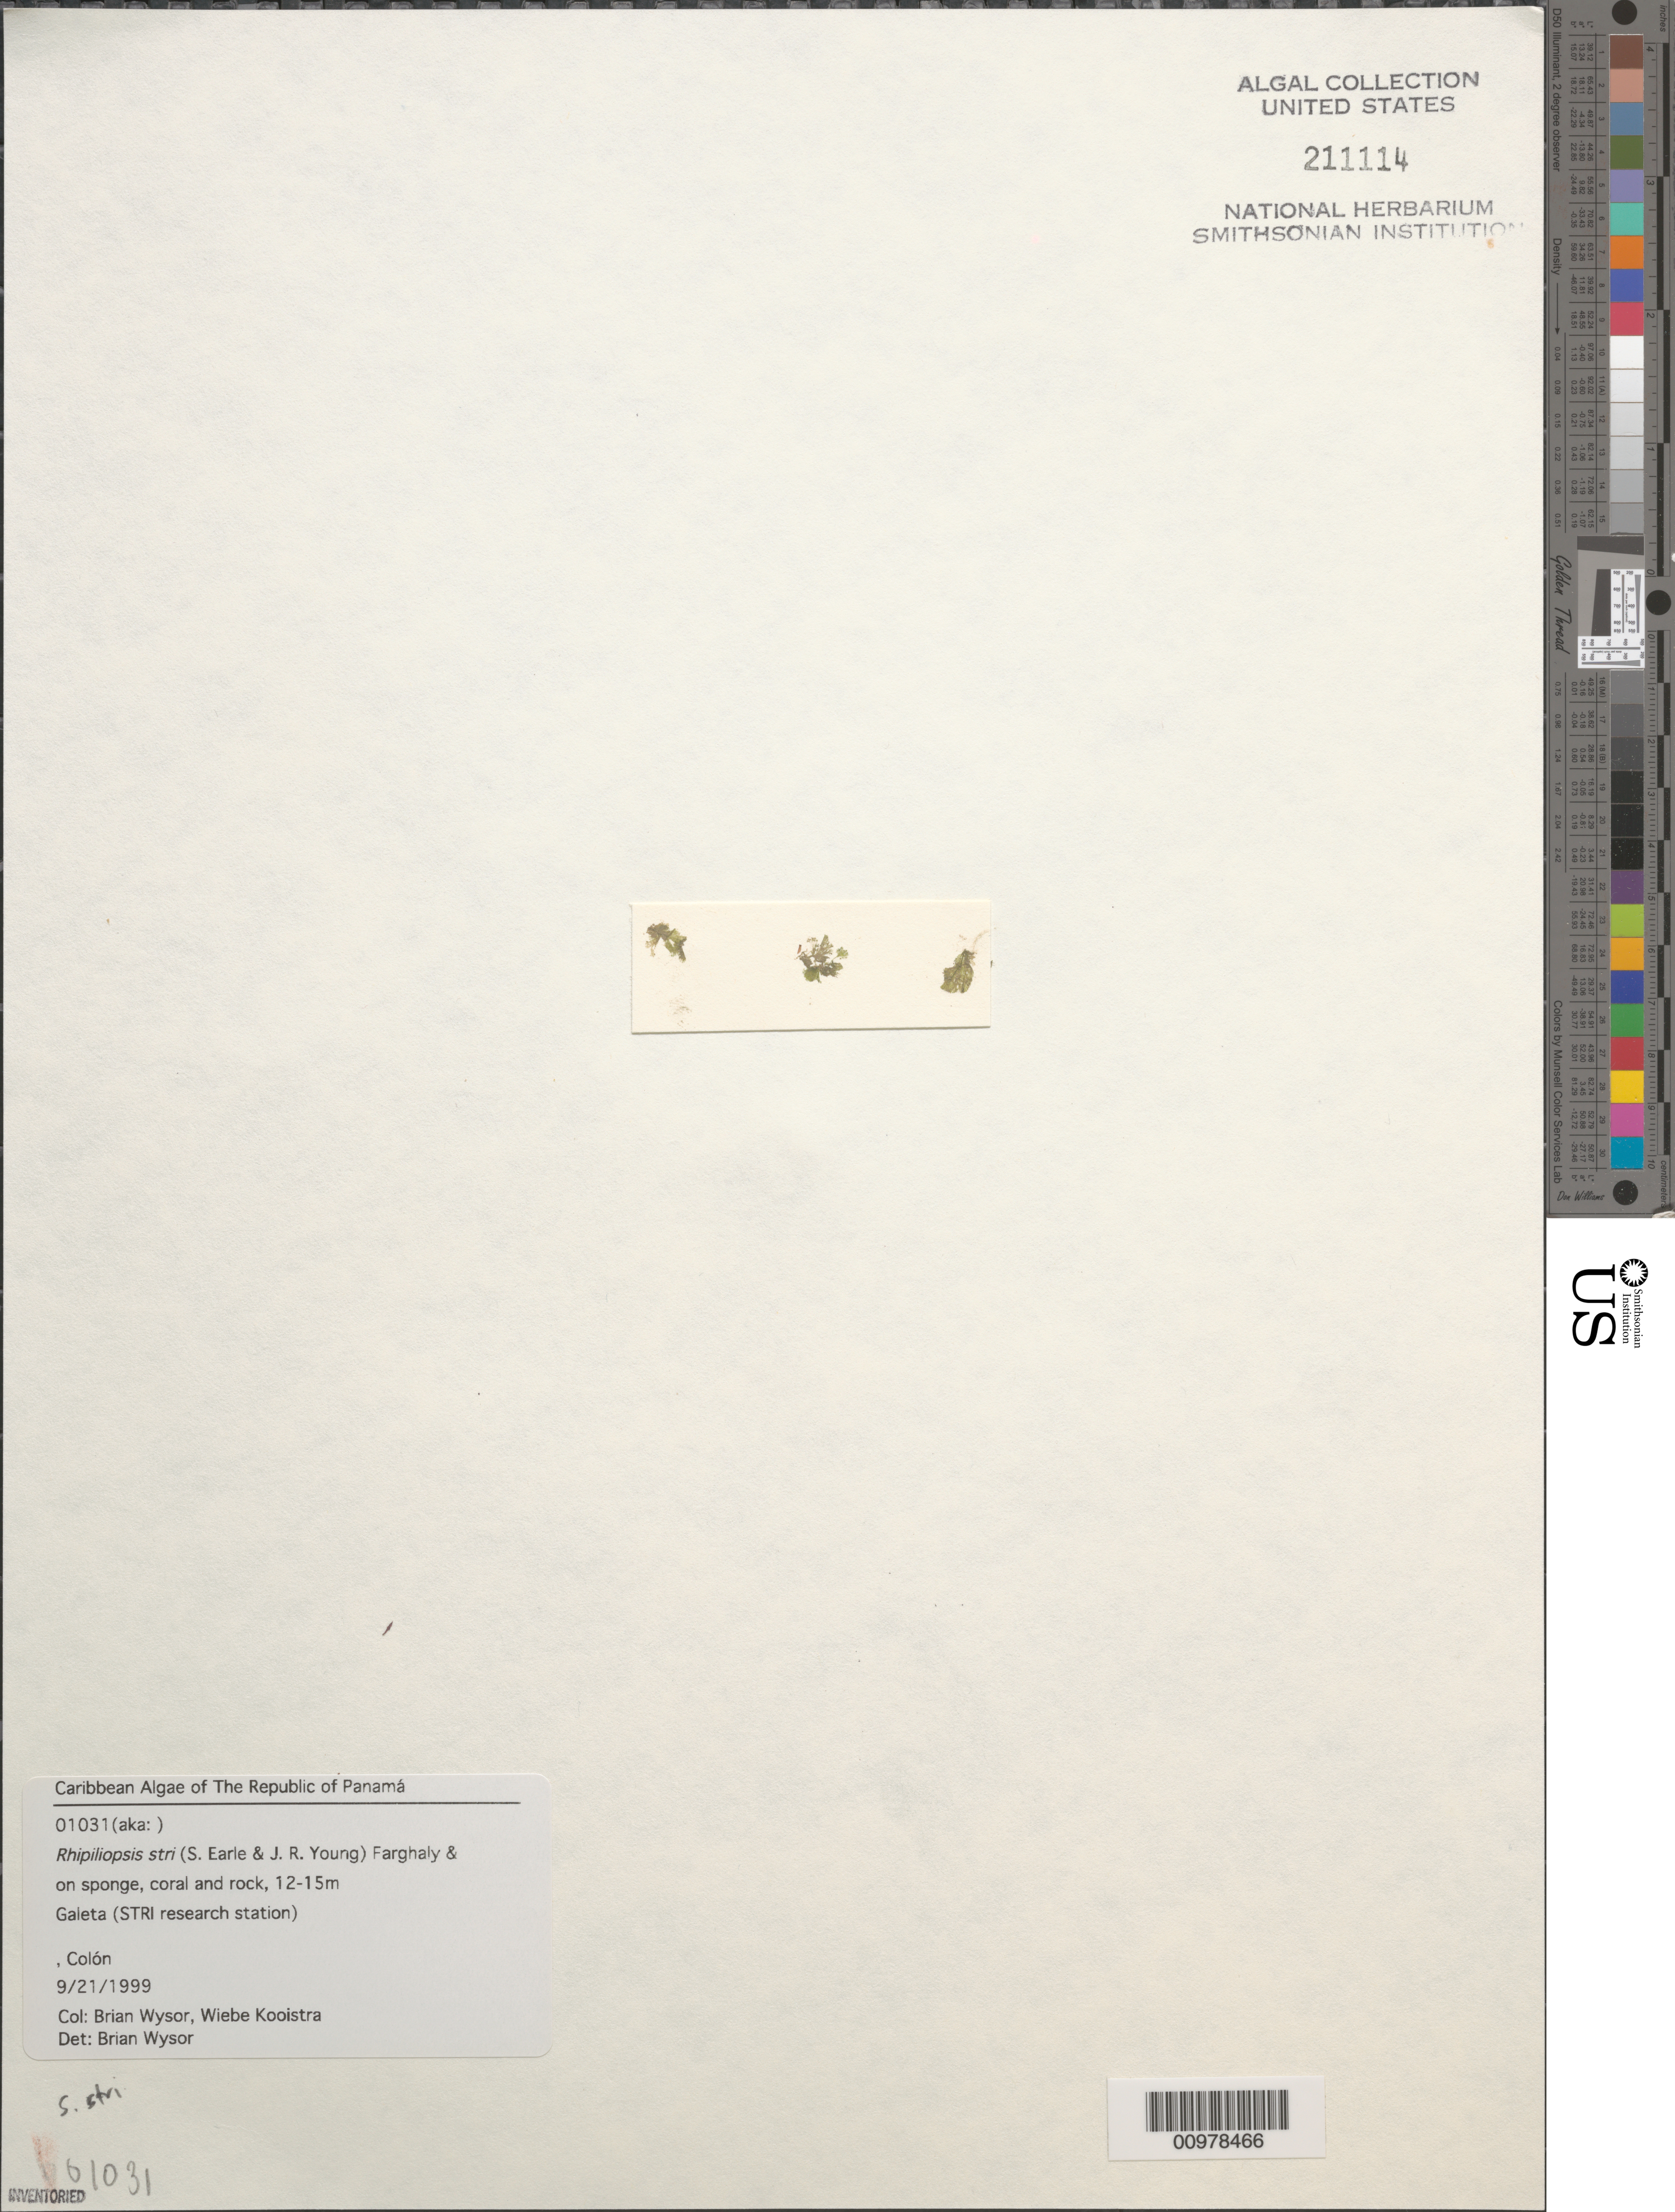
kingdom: Plantae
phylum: Chlorophyta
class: Ulvophyceae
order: Bryopsidales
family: Rhipiliaceae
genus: Rhipiliopsis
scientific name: Rhipiliopsis stri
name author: (S.A. Earle & J.R. Young) Farghaly & Denizot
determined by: Wysor, B.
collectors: B. Wysor & W. Kooistra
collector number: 01031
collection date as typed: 21 Sep 1999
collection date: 1999-09-21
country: Panama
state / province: Colón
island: Galeta Island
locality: STRI (Smithsonian Tropical Research Institute) research station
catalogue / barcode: US 211114